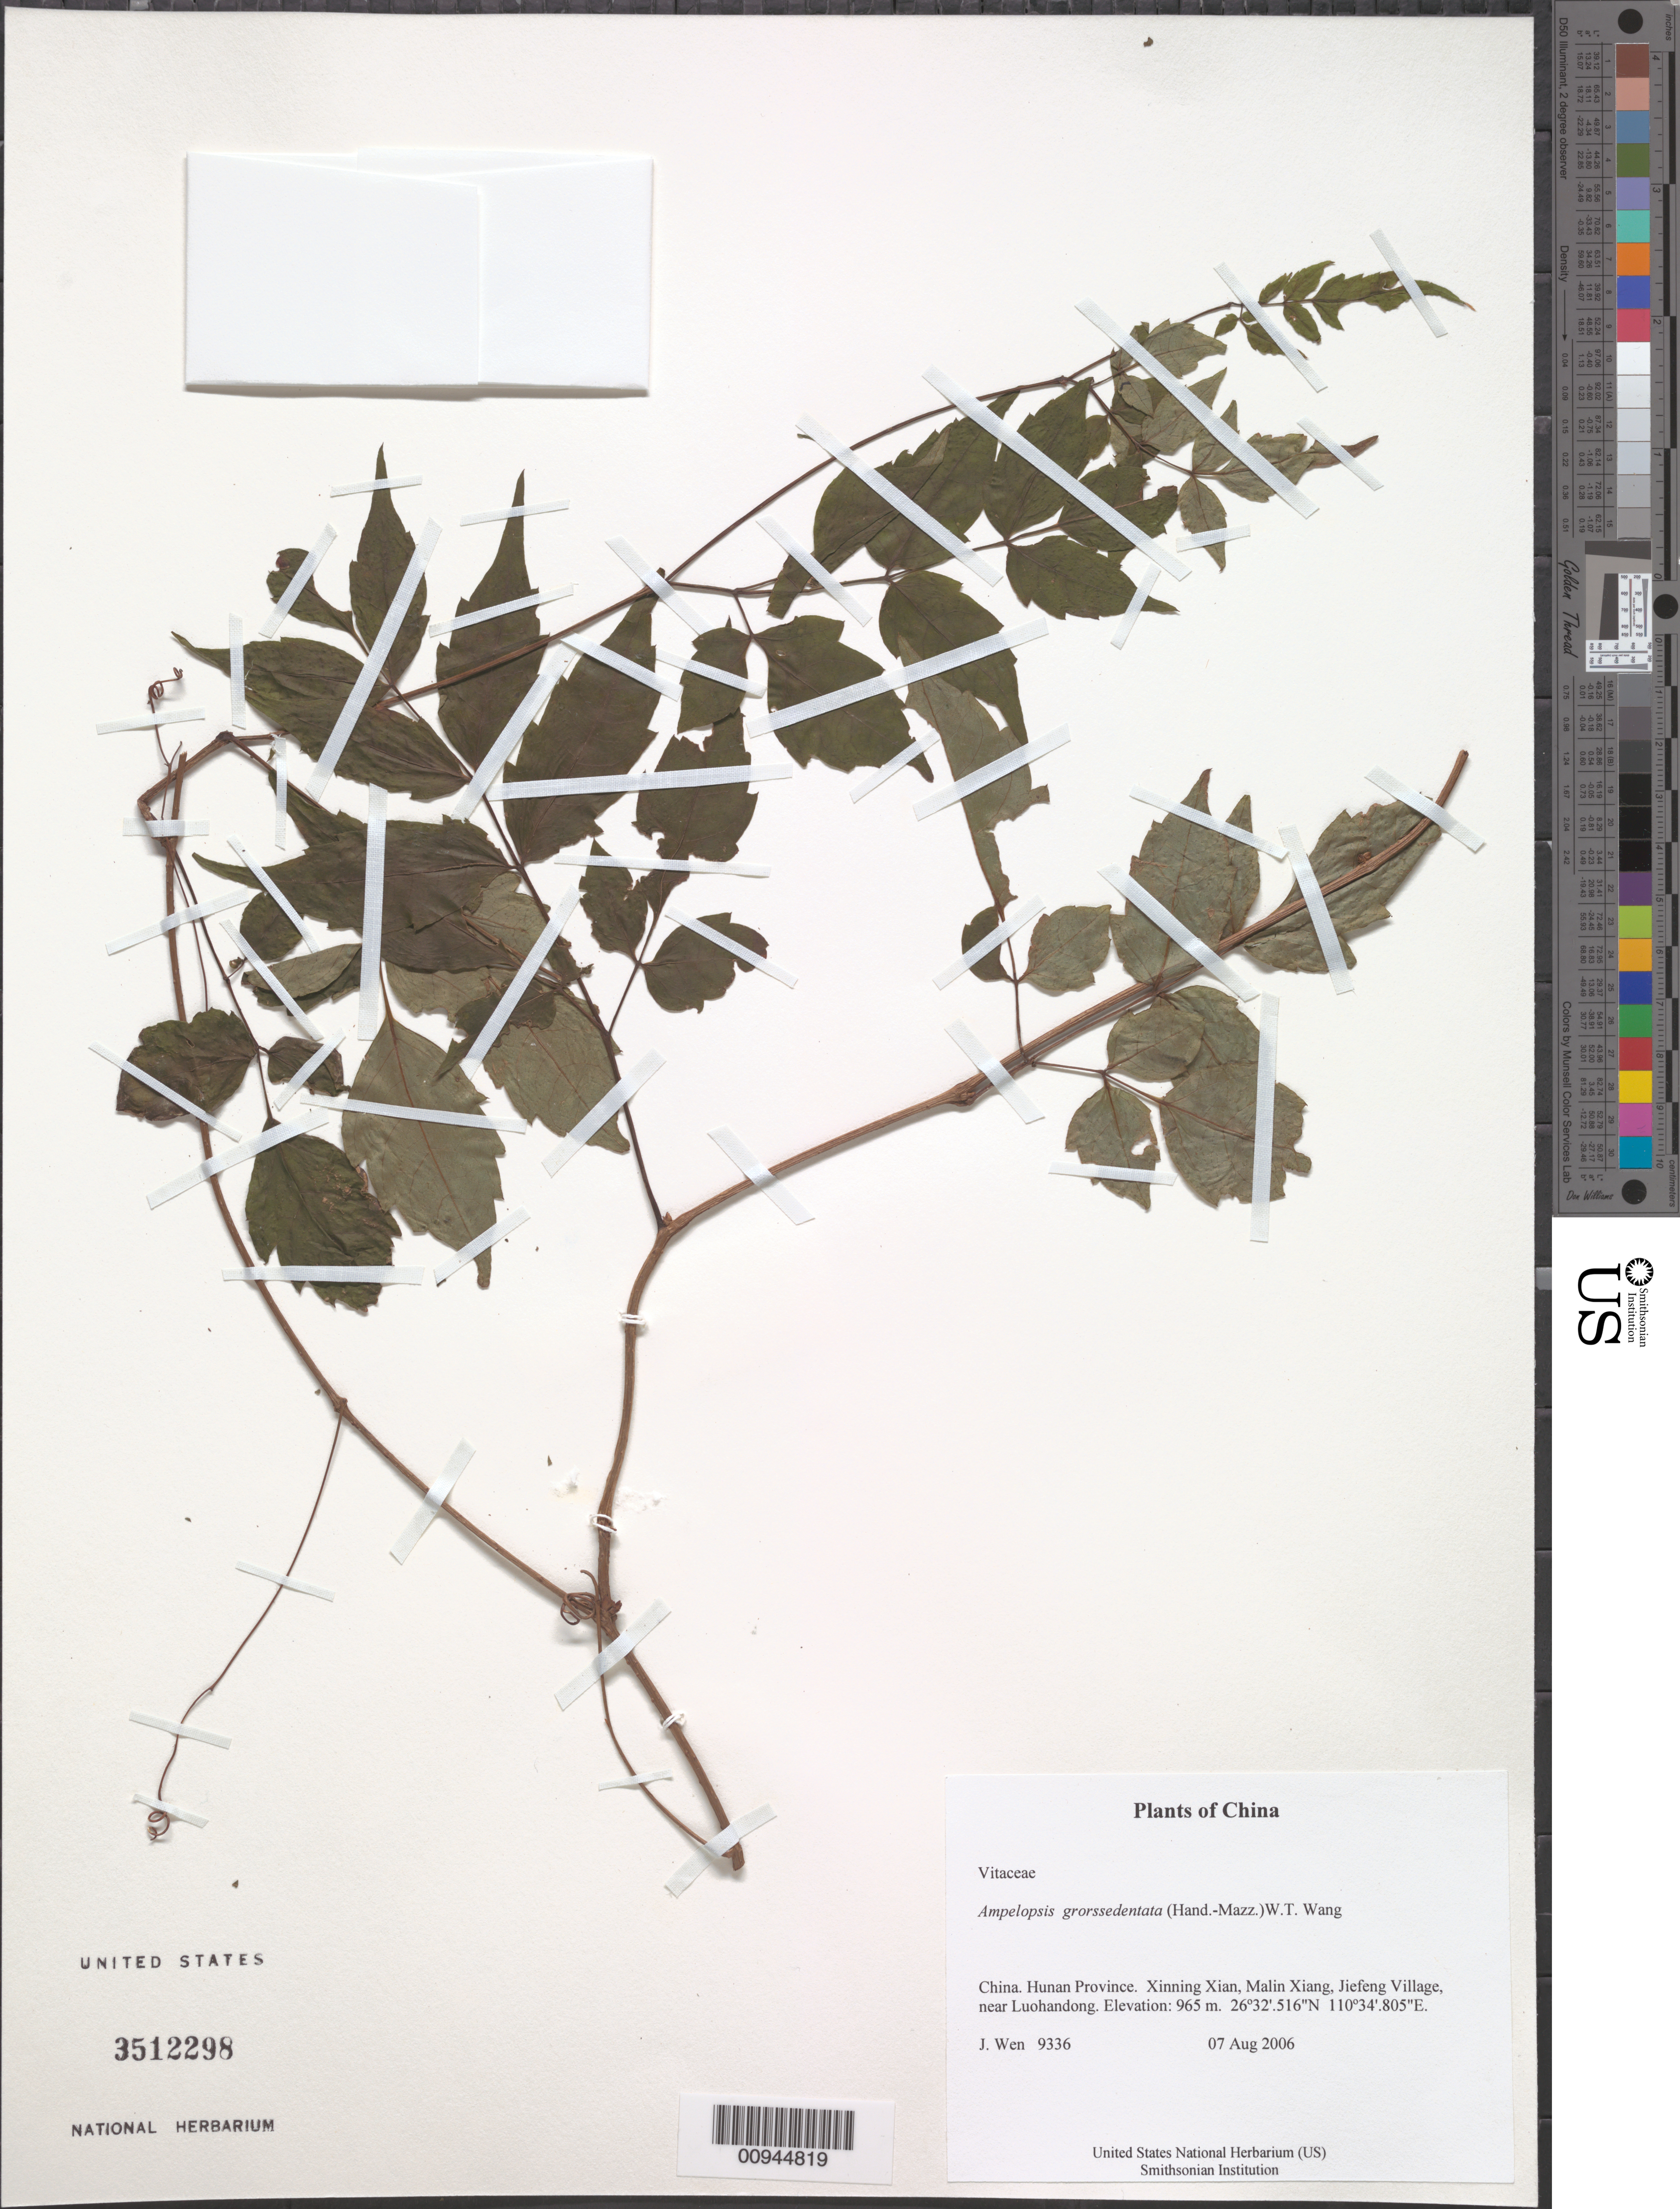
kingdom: Plantae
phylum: Tracheophyta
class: Magnoliopsida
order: Vitales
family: Vitaceae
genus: Ampelopsis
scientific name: Ampelopsis grossedentata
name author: (Hand.-Mazz.) W.T. Wang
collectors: J. Wen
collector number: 9336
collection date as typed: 07 Aug 2006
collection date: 2006-08-07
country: China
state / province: Hunan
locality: Xinning Xian, Malin Xiang, Jiefeng Village, near Luohandong.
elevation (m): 965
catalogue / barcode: US 3512298